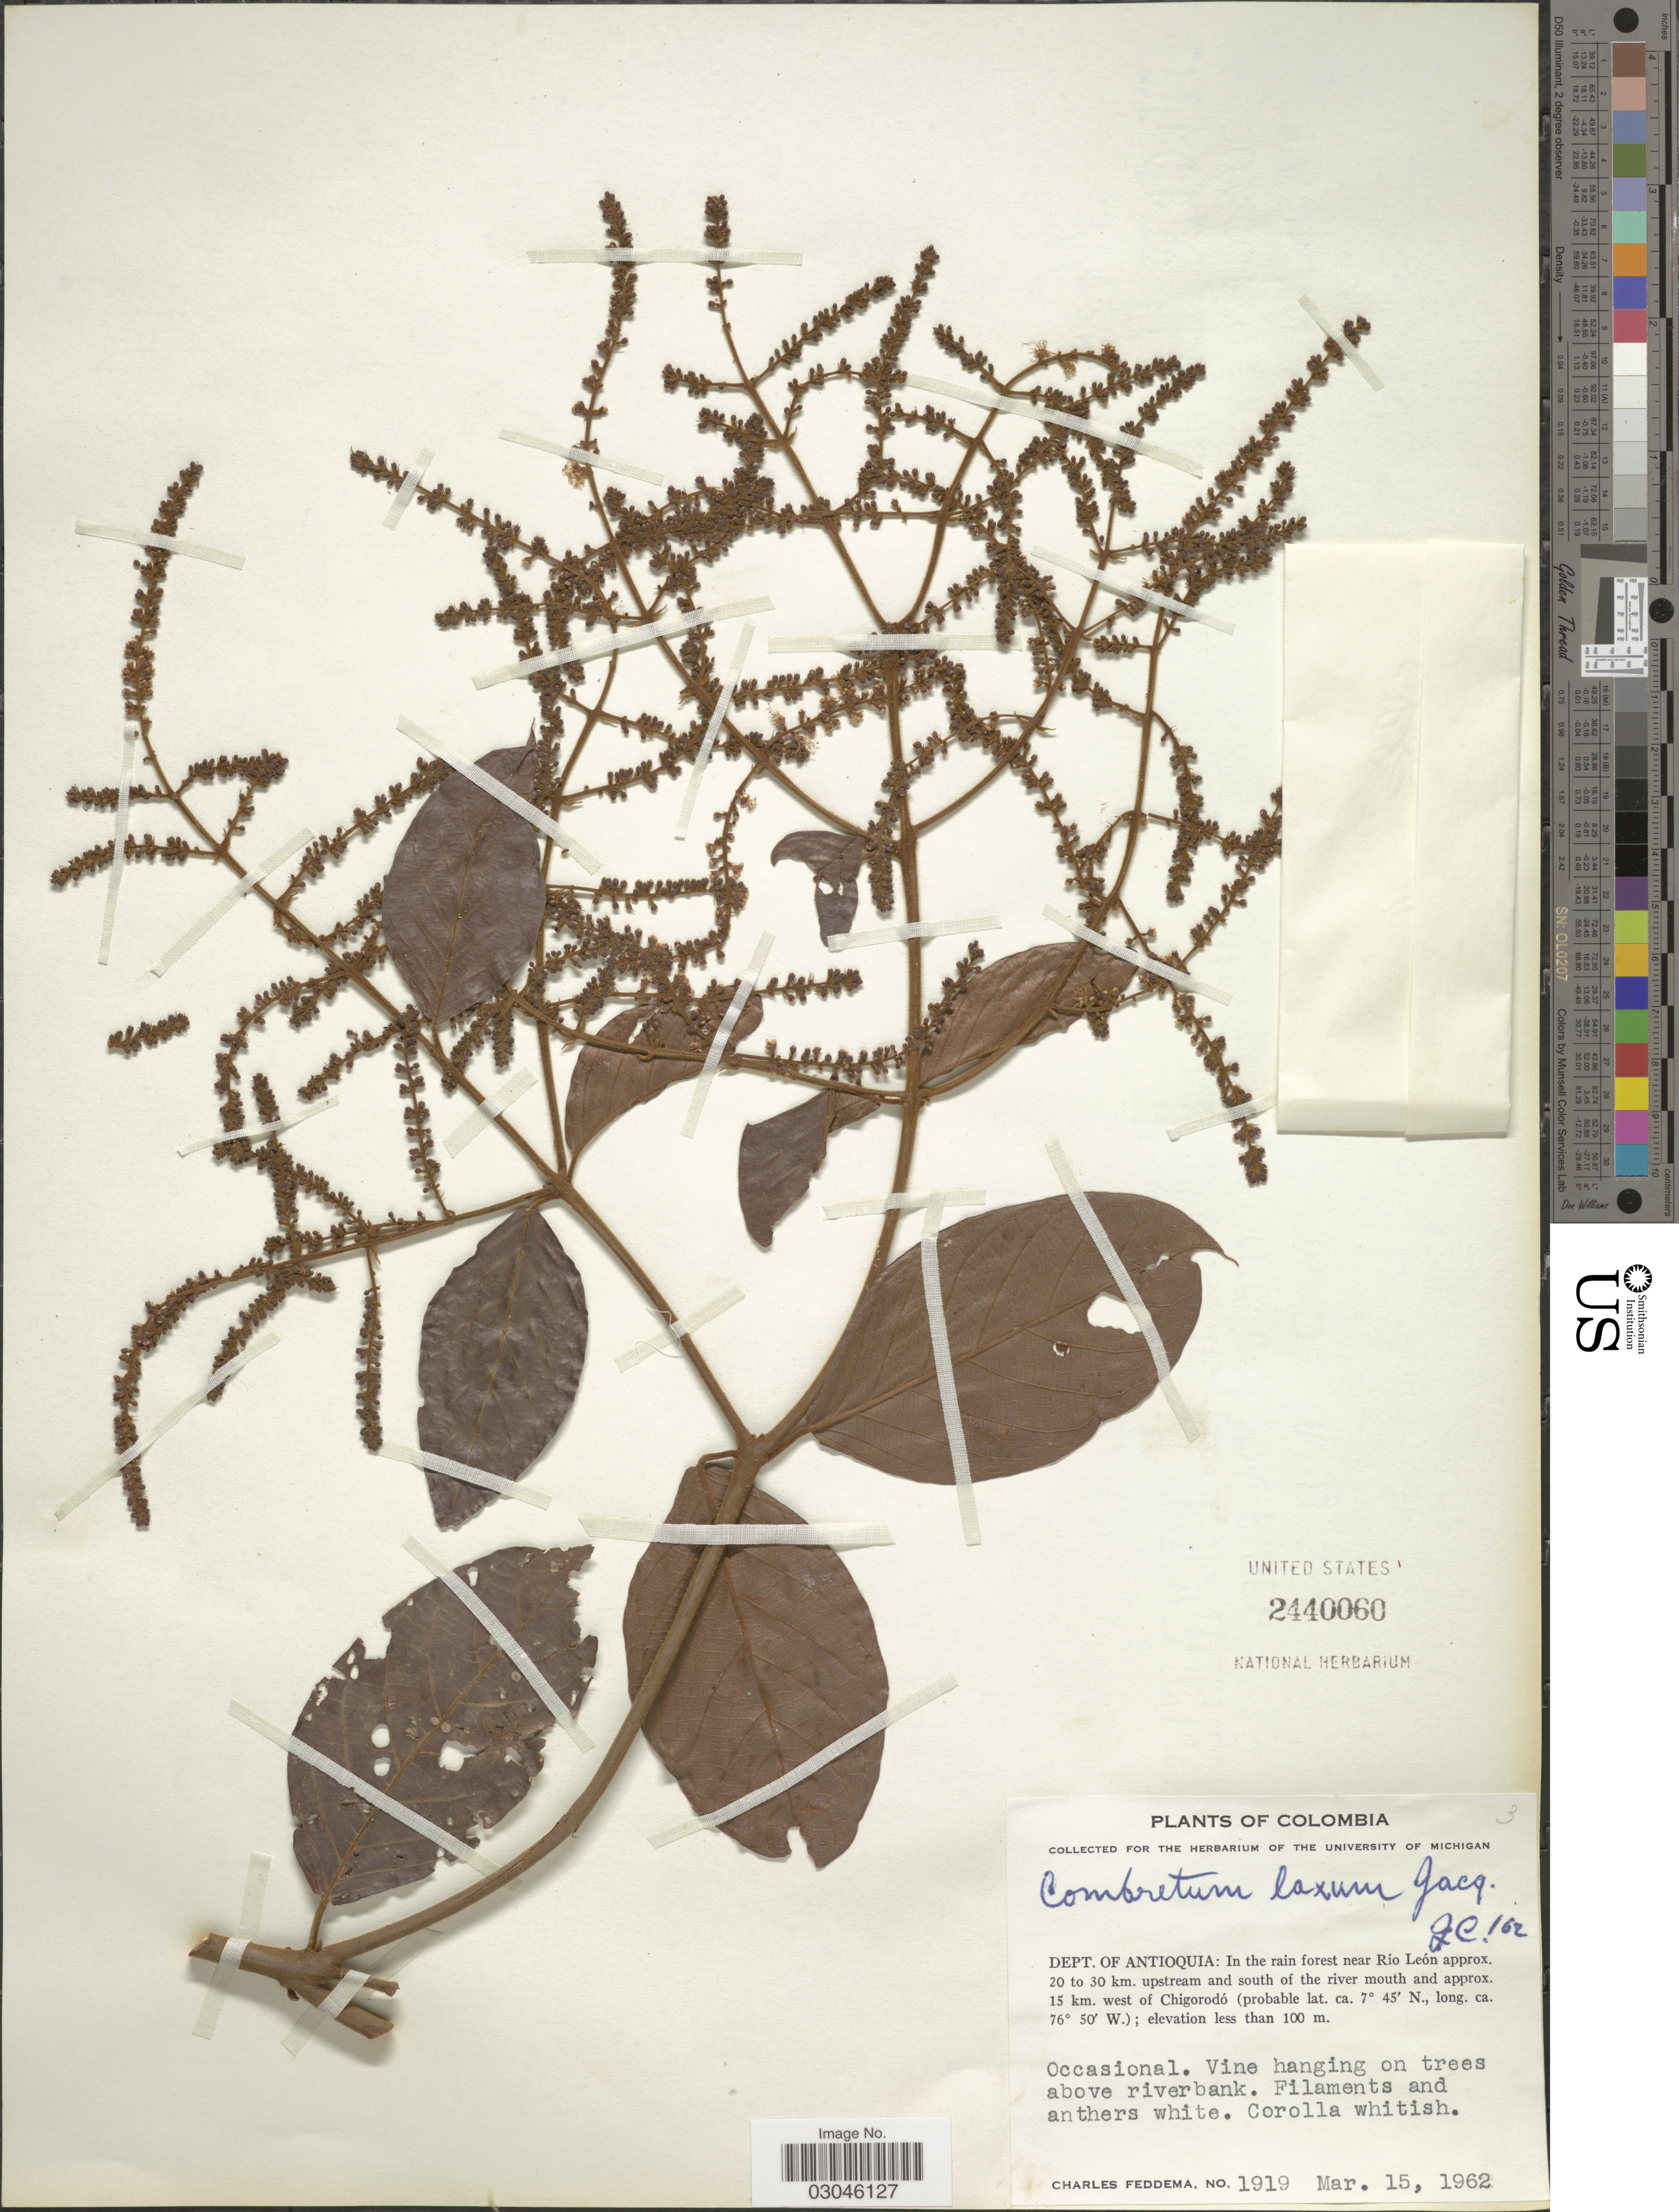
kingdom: Plantae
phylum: Tracheophyta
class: Magnoliopsida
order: Myrtales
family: Combretaceae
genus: Combretum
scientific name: Combretum laxum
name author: Jacq.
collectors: C. Feddema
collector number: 1919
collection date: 1962-03-15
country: Colombia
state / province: Antioquia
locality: Dept. of Antioquia: In the rain forest near Río León approx. 20 to 30 km. upstream and south of the river mouth and approx. 15 km. west of Chigorodó.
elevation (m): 100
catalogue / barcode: US 2440060